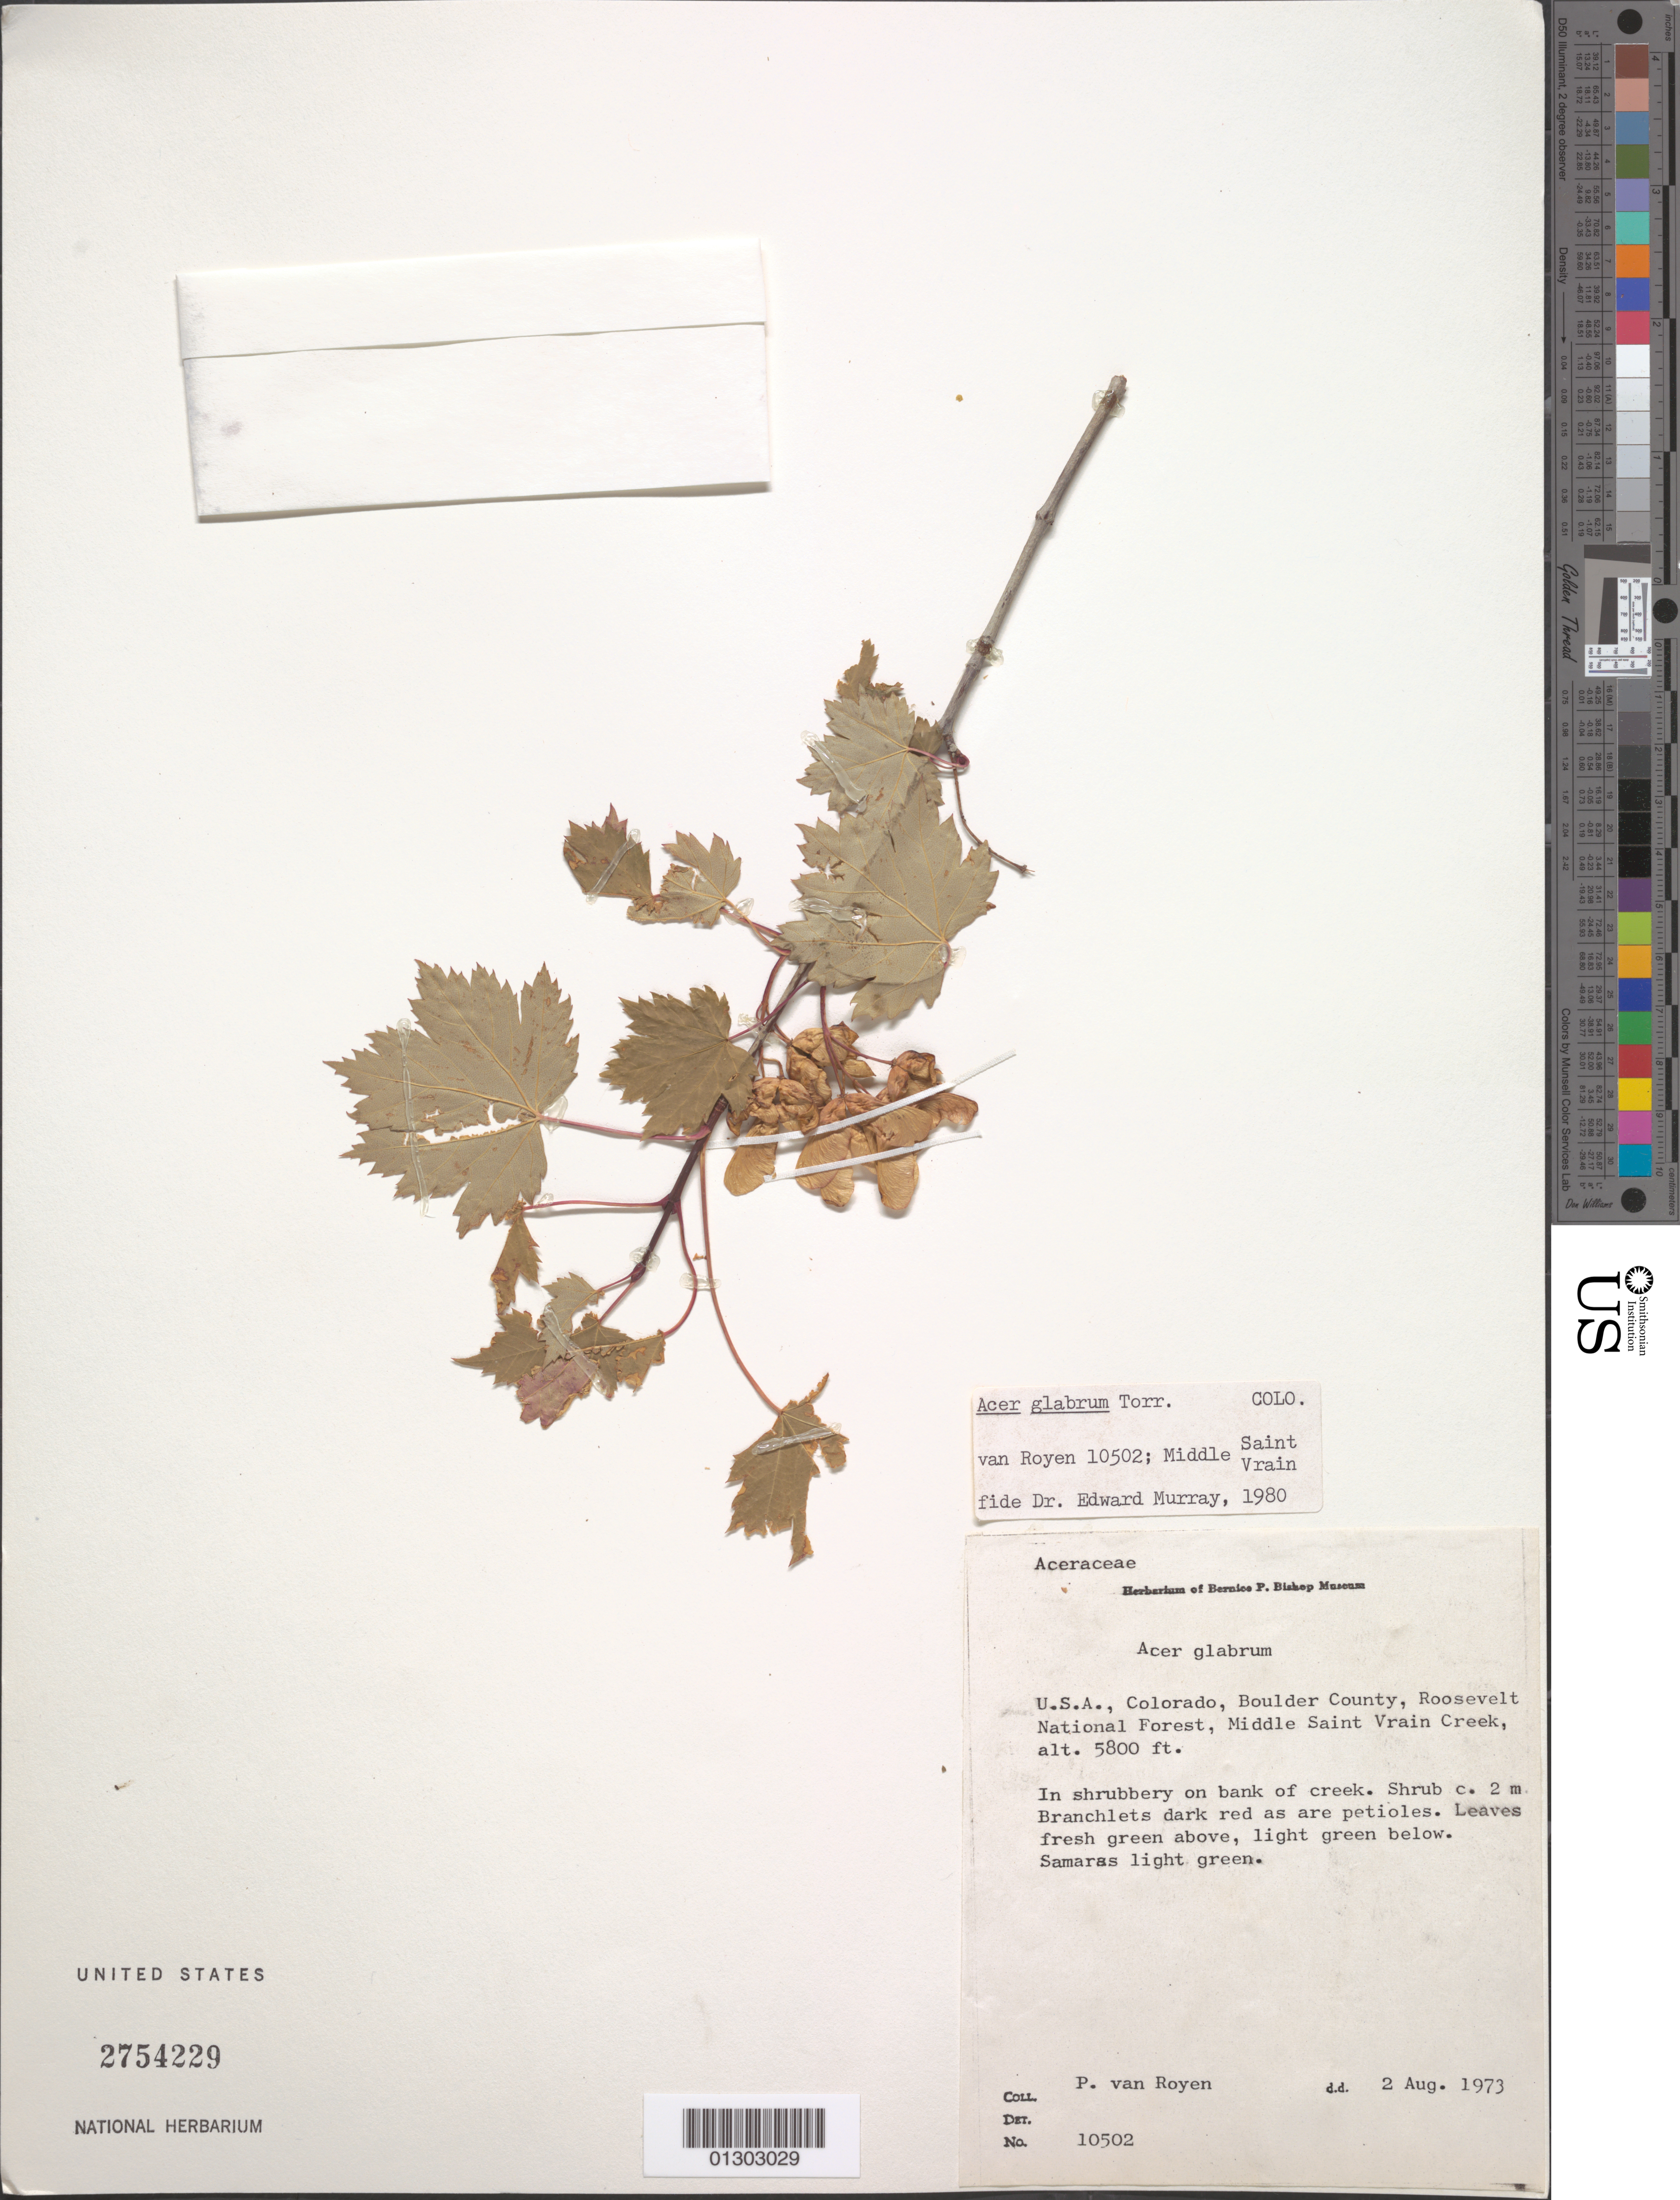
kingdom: Plantae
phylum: Tracheophyta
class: Magnoliopsida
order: Sapindales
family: Sapindaceae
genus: Acer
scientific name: Acer glabrum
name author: Torr.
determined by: Murray, Edward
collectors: P. van Royen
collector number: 10502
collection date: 1973-08-02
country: United States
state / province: Colorado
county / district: Boulder County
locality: Boulder County, Roosevelt National Forest, Middle Saint Vrain Creek.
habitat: In shrubbery on bank of creek.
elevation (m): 1768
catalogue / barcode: US 2754229